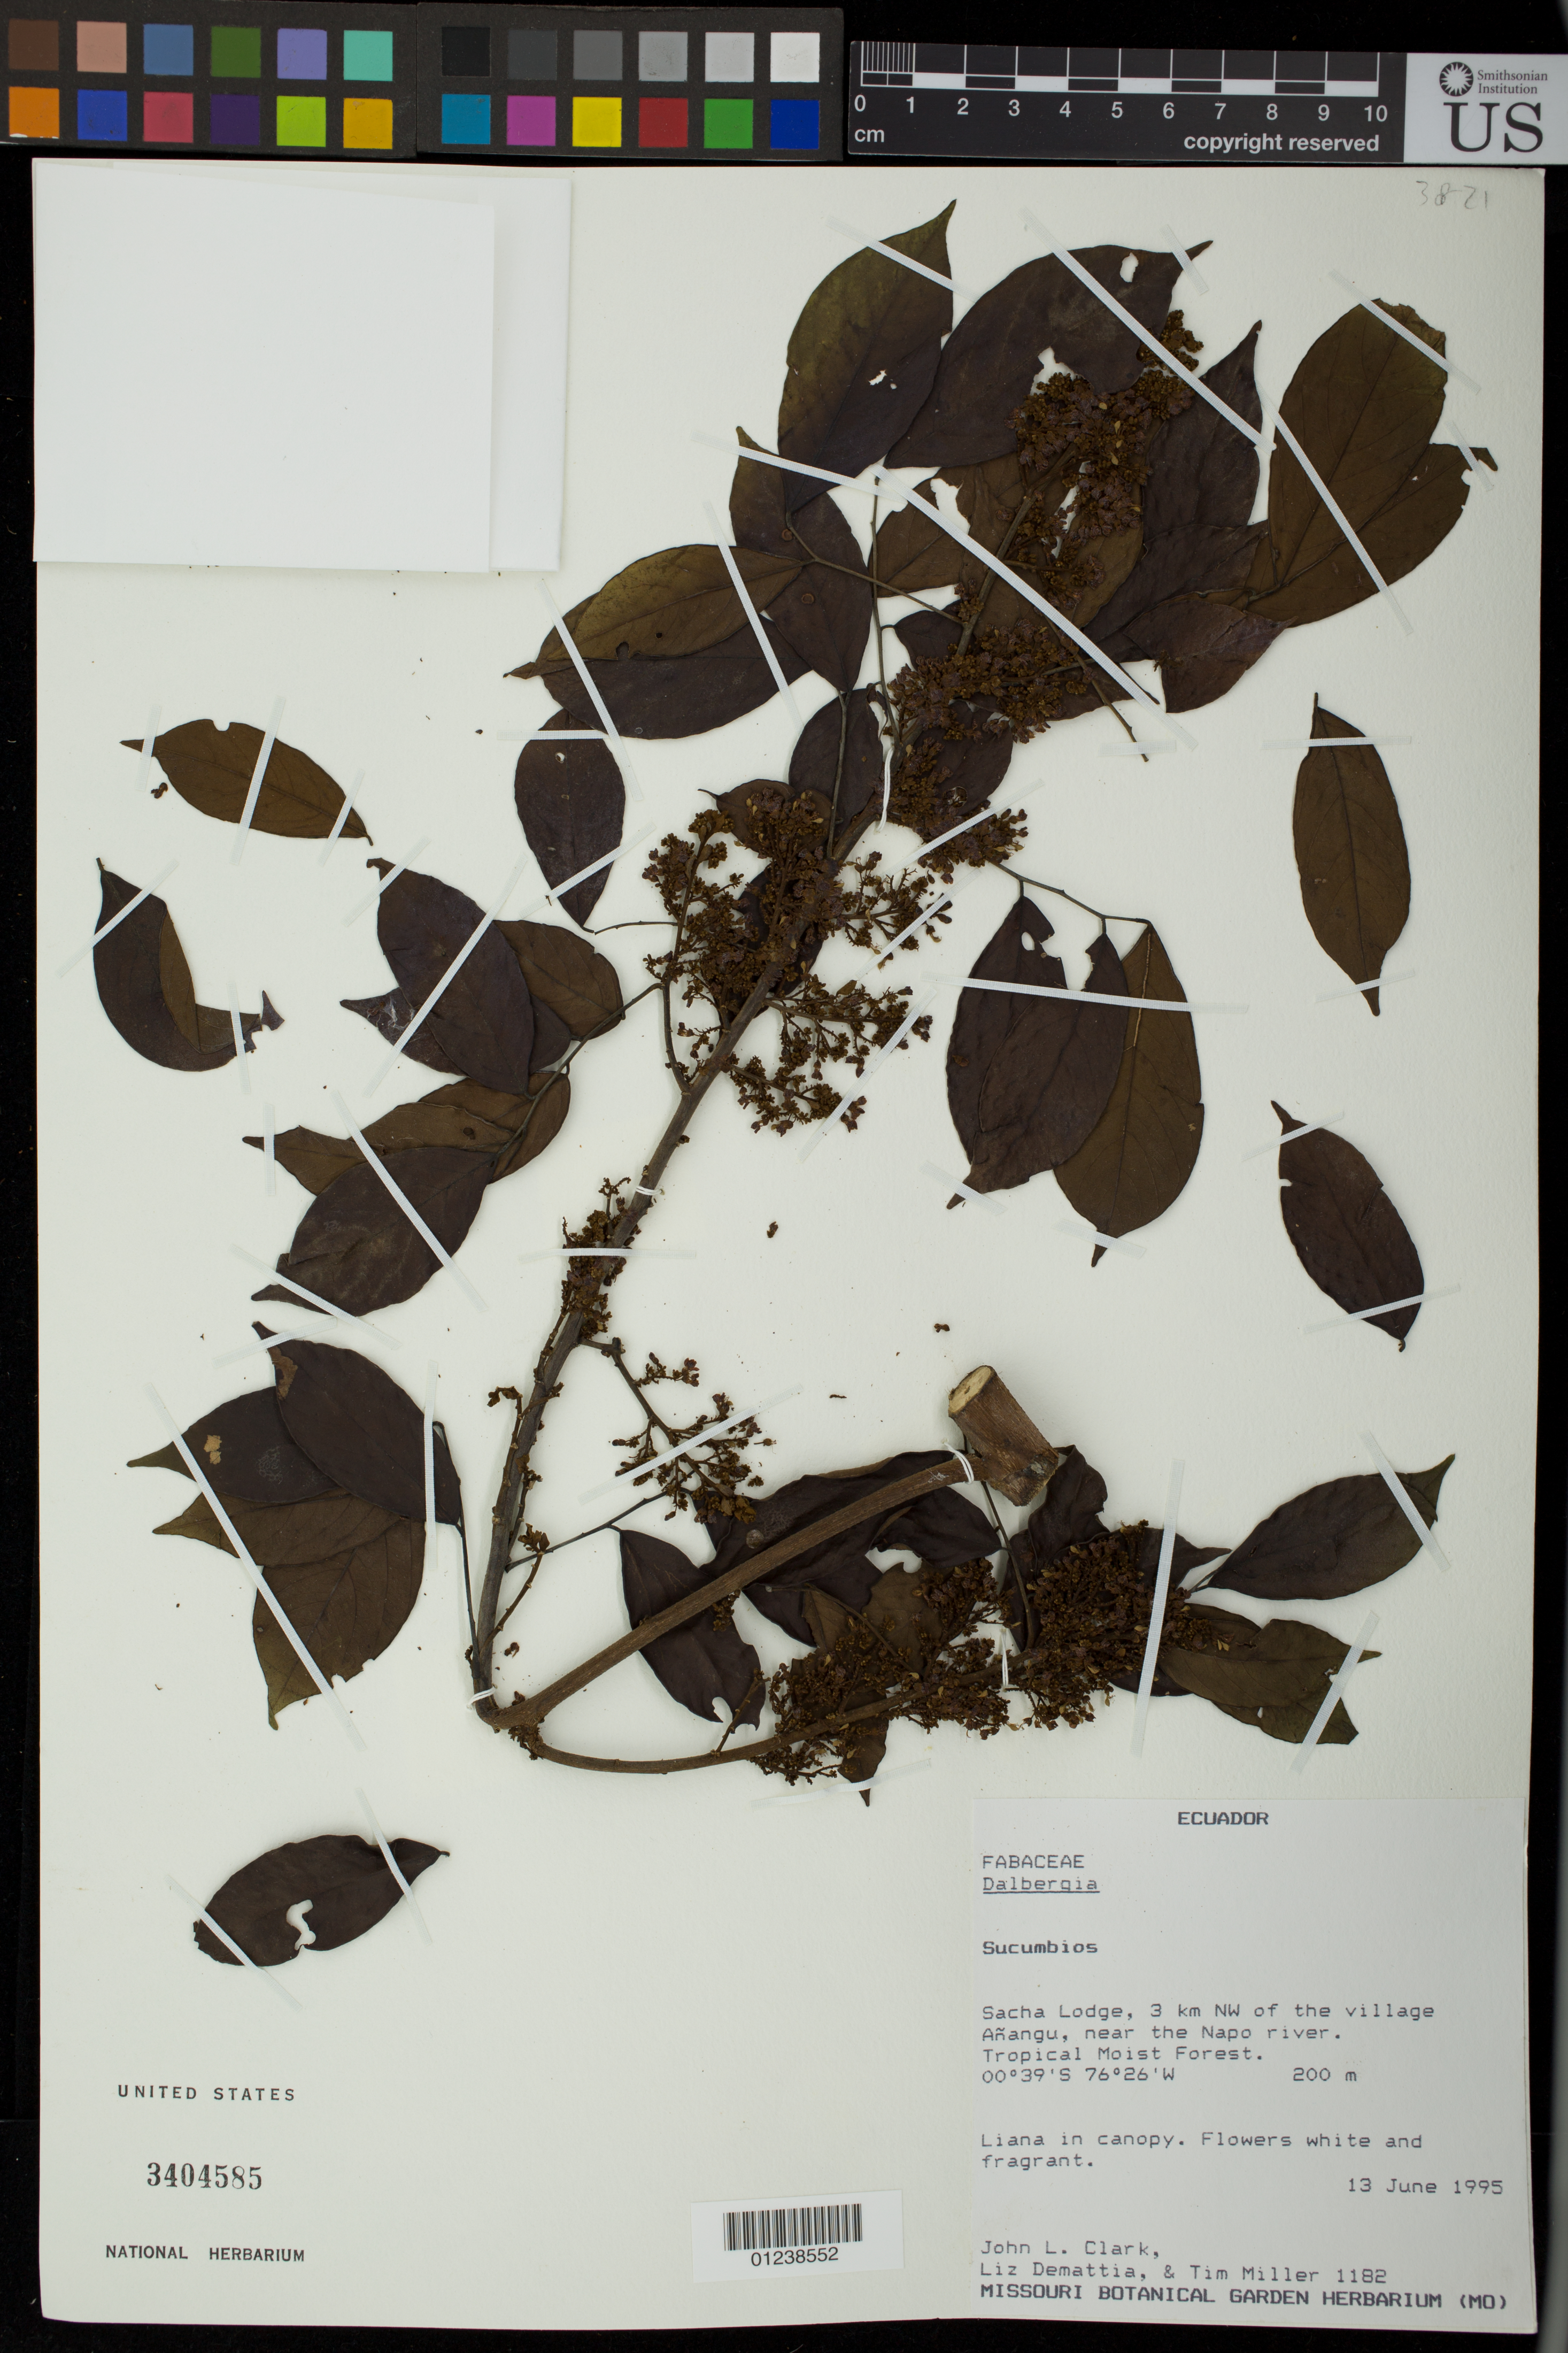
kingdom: Plantae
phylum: Tracheophyta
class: Magnoliopsida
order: Fabales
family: Fabaceae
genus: Dalbergia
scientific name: Dalbergia sp.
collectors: J. L. Clark, L. Demattia & T. Miller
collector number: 1182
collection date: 1995-06-13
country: Ecuador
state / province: Sucumbios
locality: Sacha Lodge, 3 km NW of the village Añangu, near the Napo river.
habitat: Tropical Moist Forest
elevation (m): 200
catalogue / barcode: US 3404585